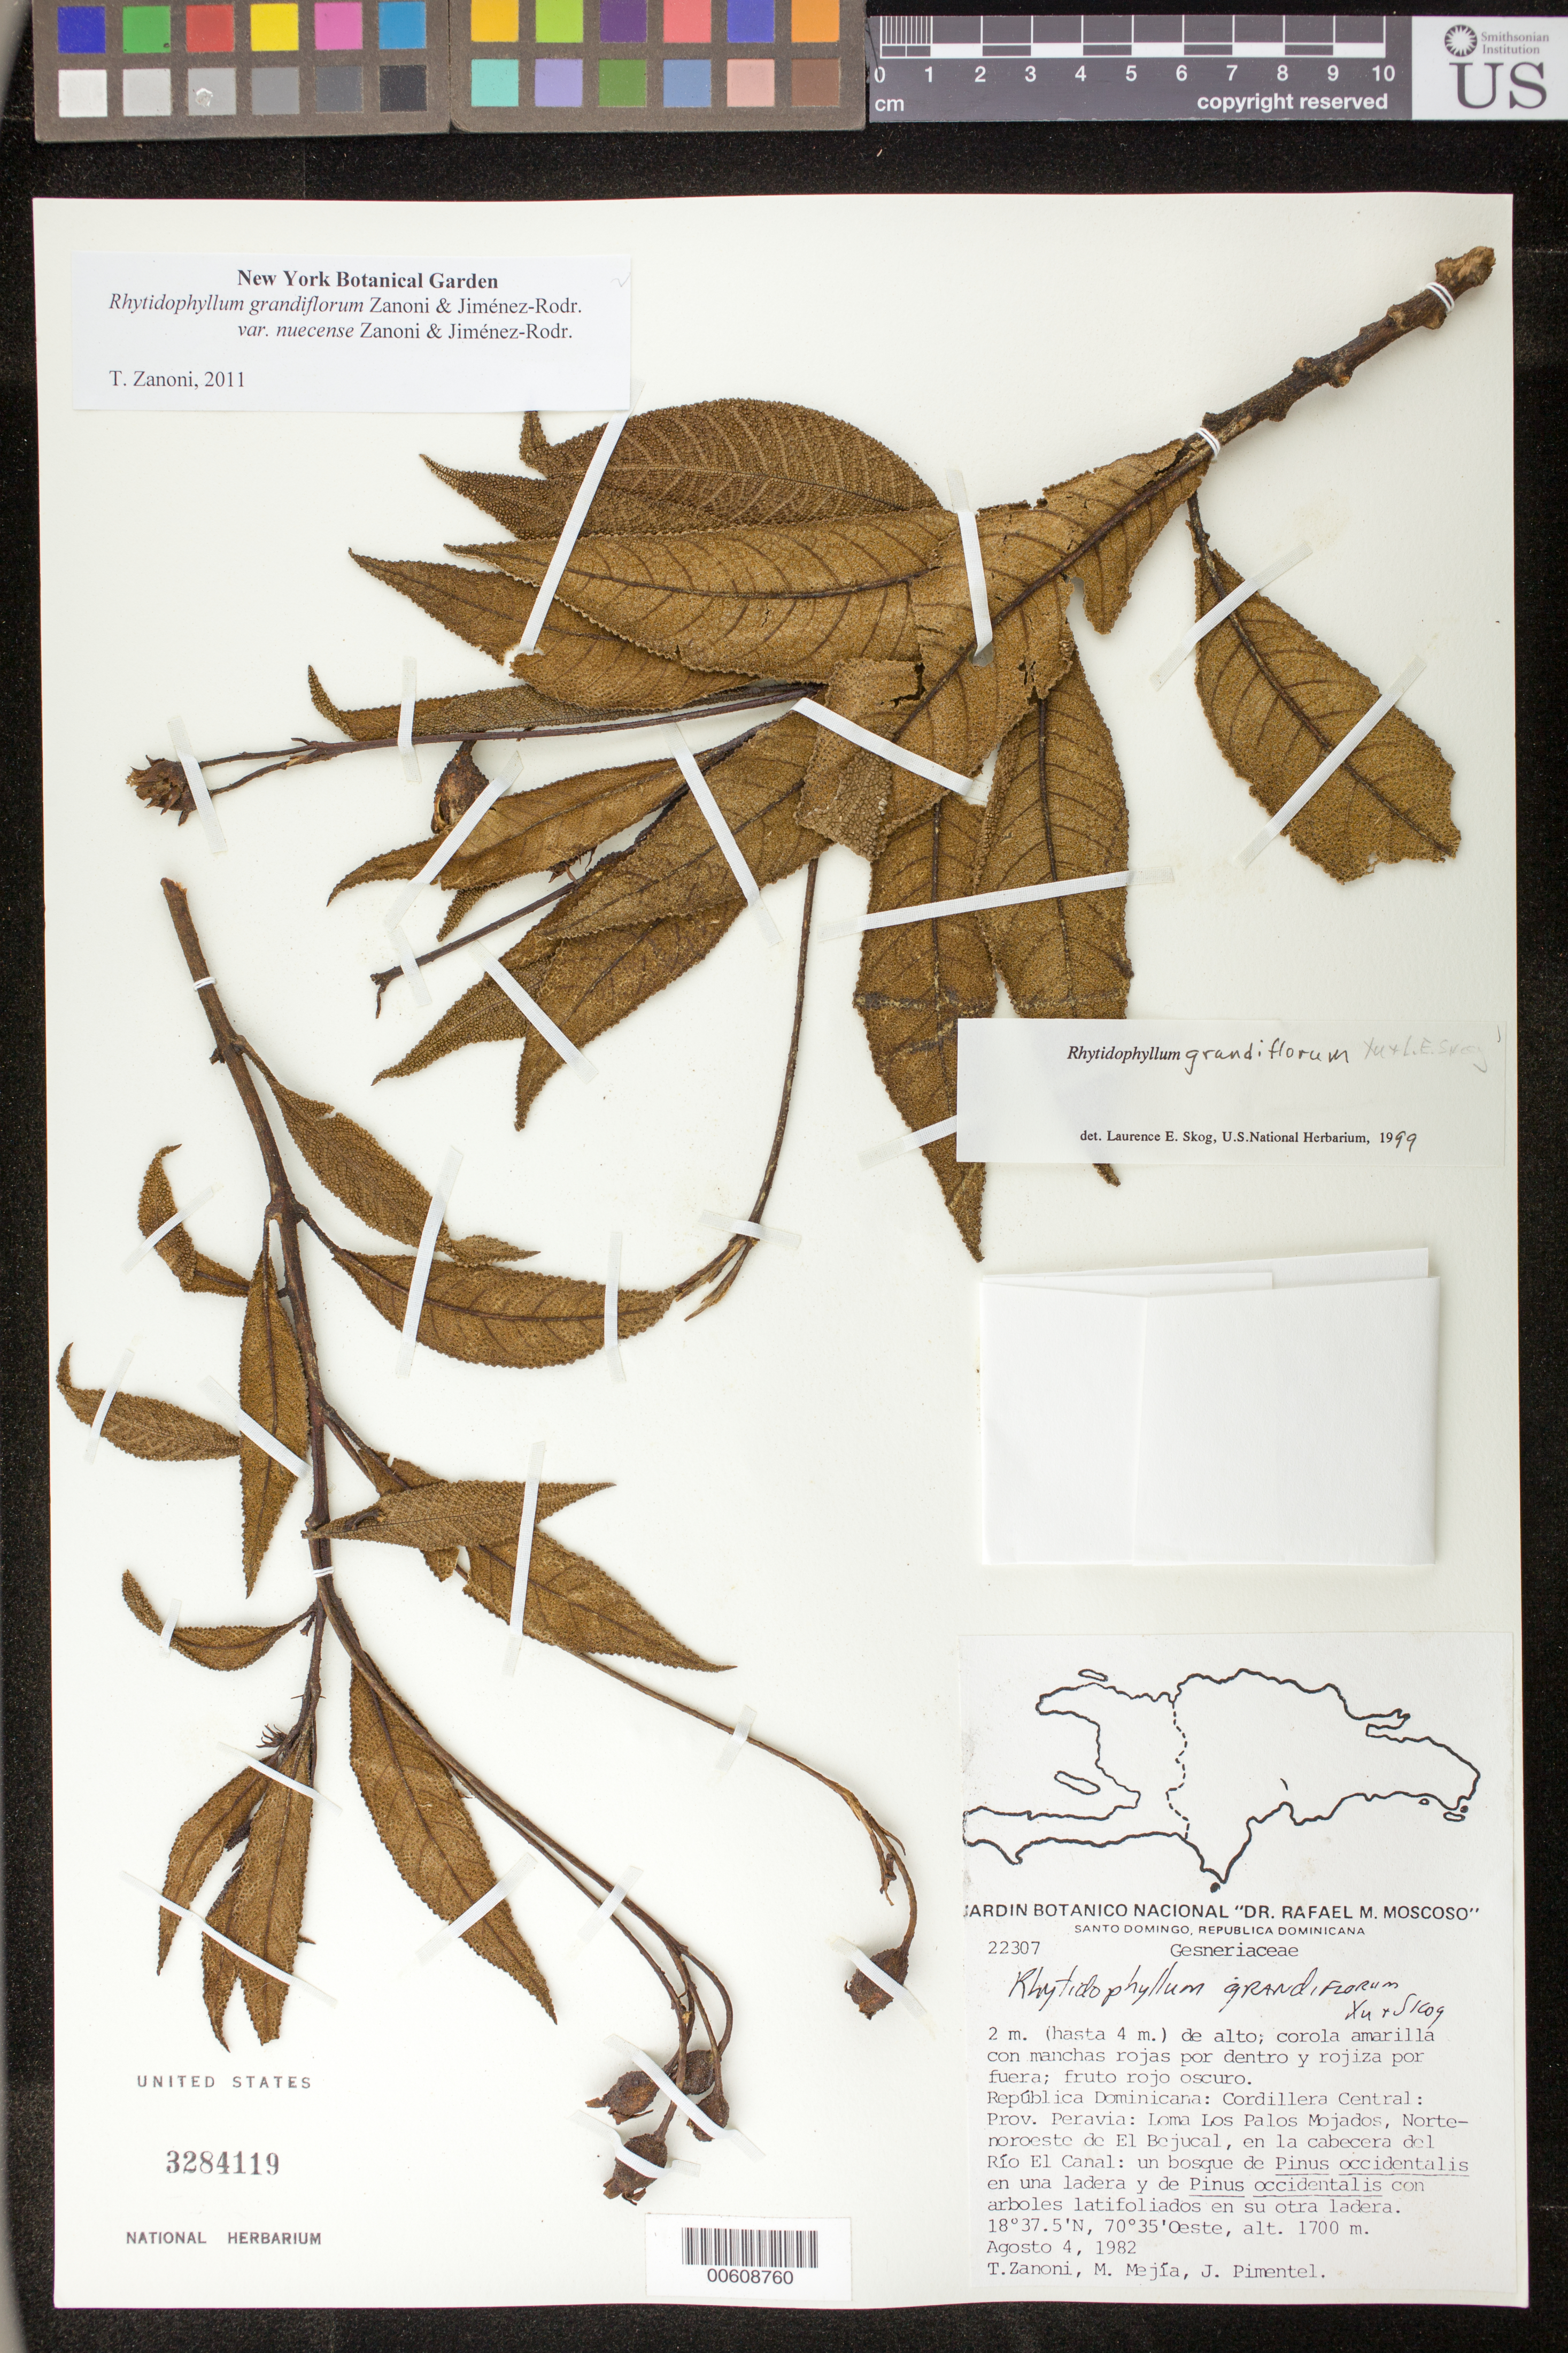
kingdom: Plantae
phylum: Tracheophyta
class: Magnoliopsida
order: Lamiales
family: Gesneriaceae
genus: Rhytidophyllum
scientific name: Rhytidophyllum grandiflorum var. nuecense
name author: Zanoni & Jiménez Rodr.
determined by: Zanoni, T. A., (NY), New York Botanical Garden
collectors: T. A. Zanoni, M. Mejia & J. Pimentel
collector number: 22307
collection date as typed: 04 Aug 1982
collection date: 1982-08-04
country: Dominican Republic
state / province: Peravia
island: Hispaniola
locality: Cordillera Central: Loma Los Palos Mojados, NNW de El bejucal, en la cabecera del Río El Canal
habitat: Un bosque de Pinus occidentalis en una ladera y de Pinus occidentalis con árboles latifoliados en su otra ladera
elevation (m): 1700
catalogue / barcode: US 3284119